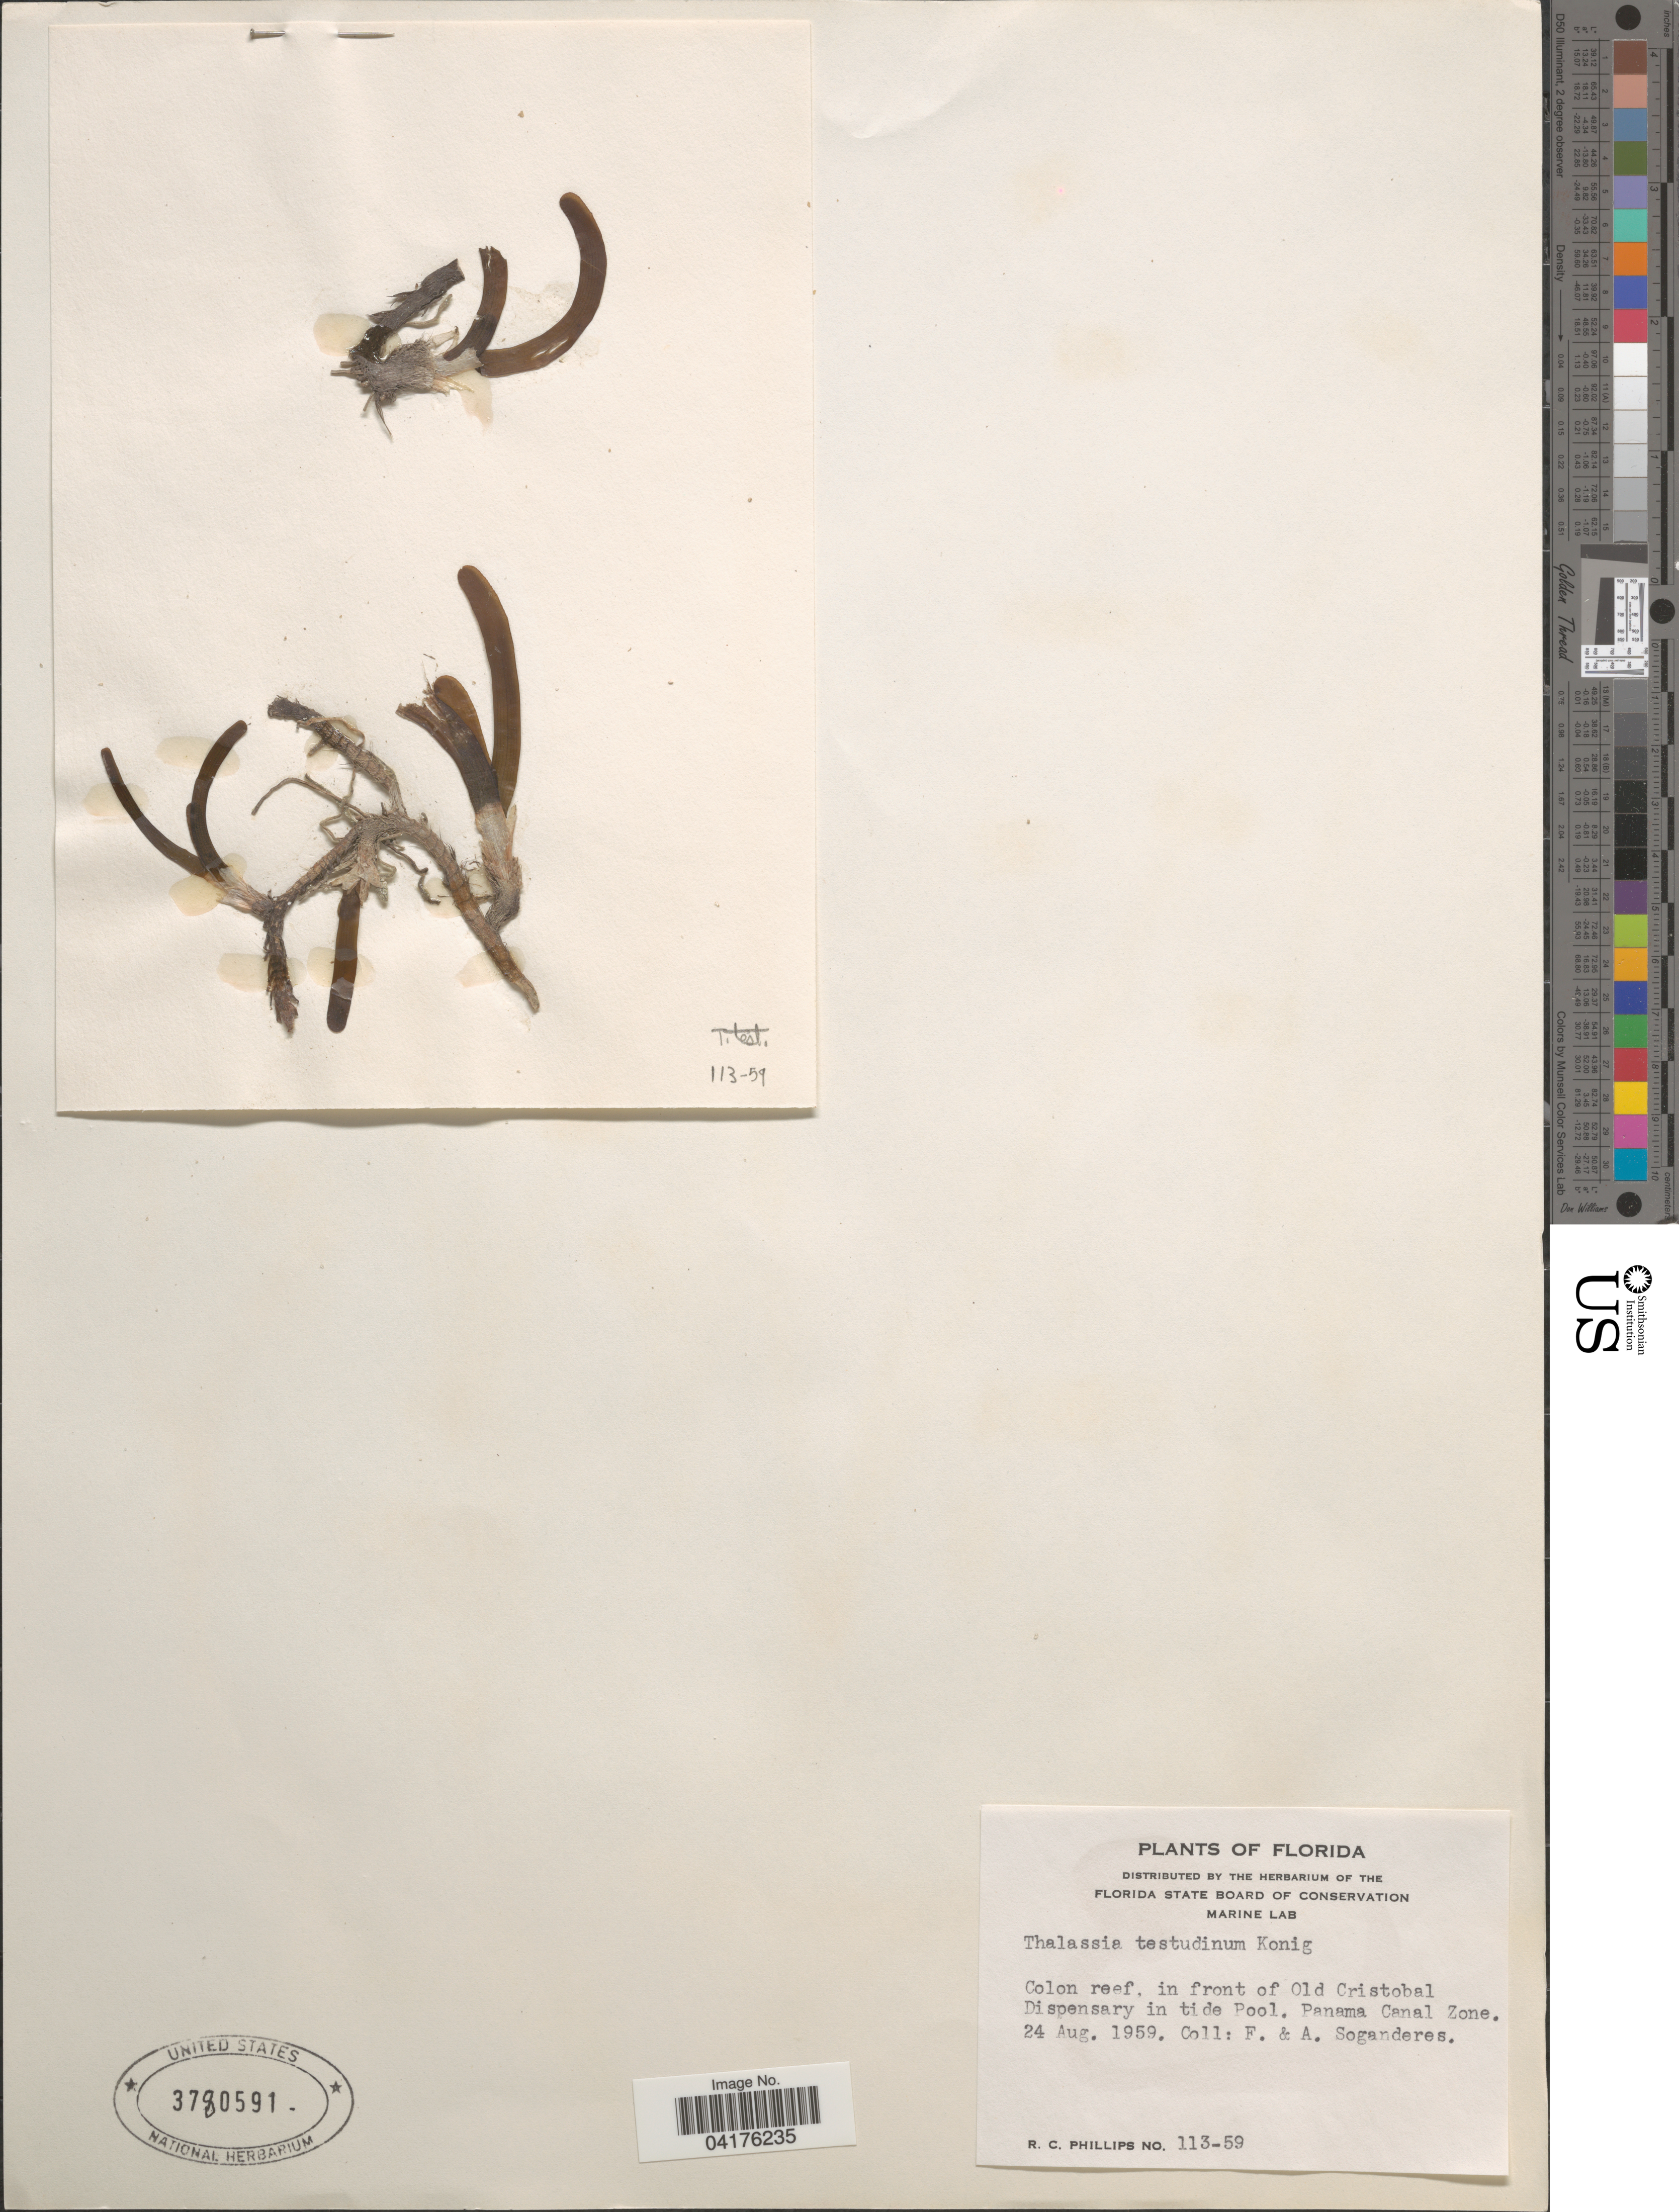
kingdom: Plantae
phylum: Tracheophyta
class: Liliopsida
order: Alismatales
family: Hydrocharitaceae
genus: Thalassia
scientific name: Thalassia testudinum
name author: Banks & Sol. ex K.D. Koenig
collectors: F. Soganderes & A. Soganderes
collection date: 1959-08-24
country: United States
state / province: Florida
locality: Colon reef, in front of Old Cristobal Dispensary in tide Pool. Panama Canal Zone.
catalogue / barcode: US 3780591